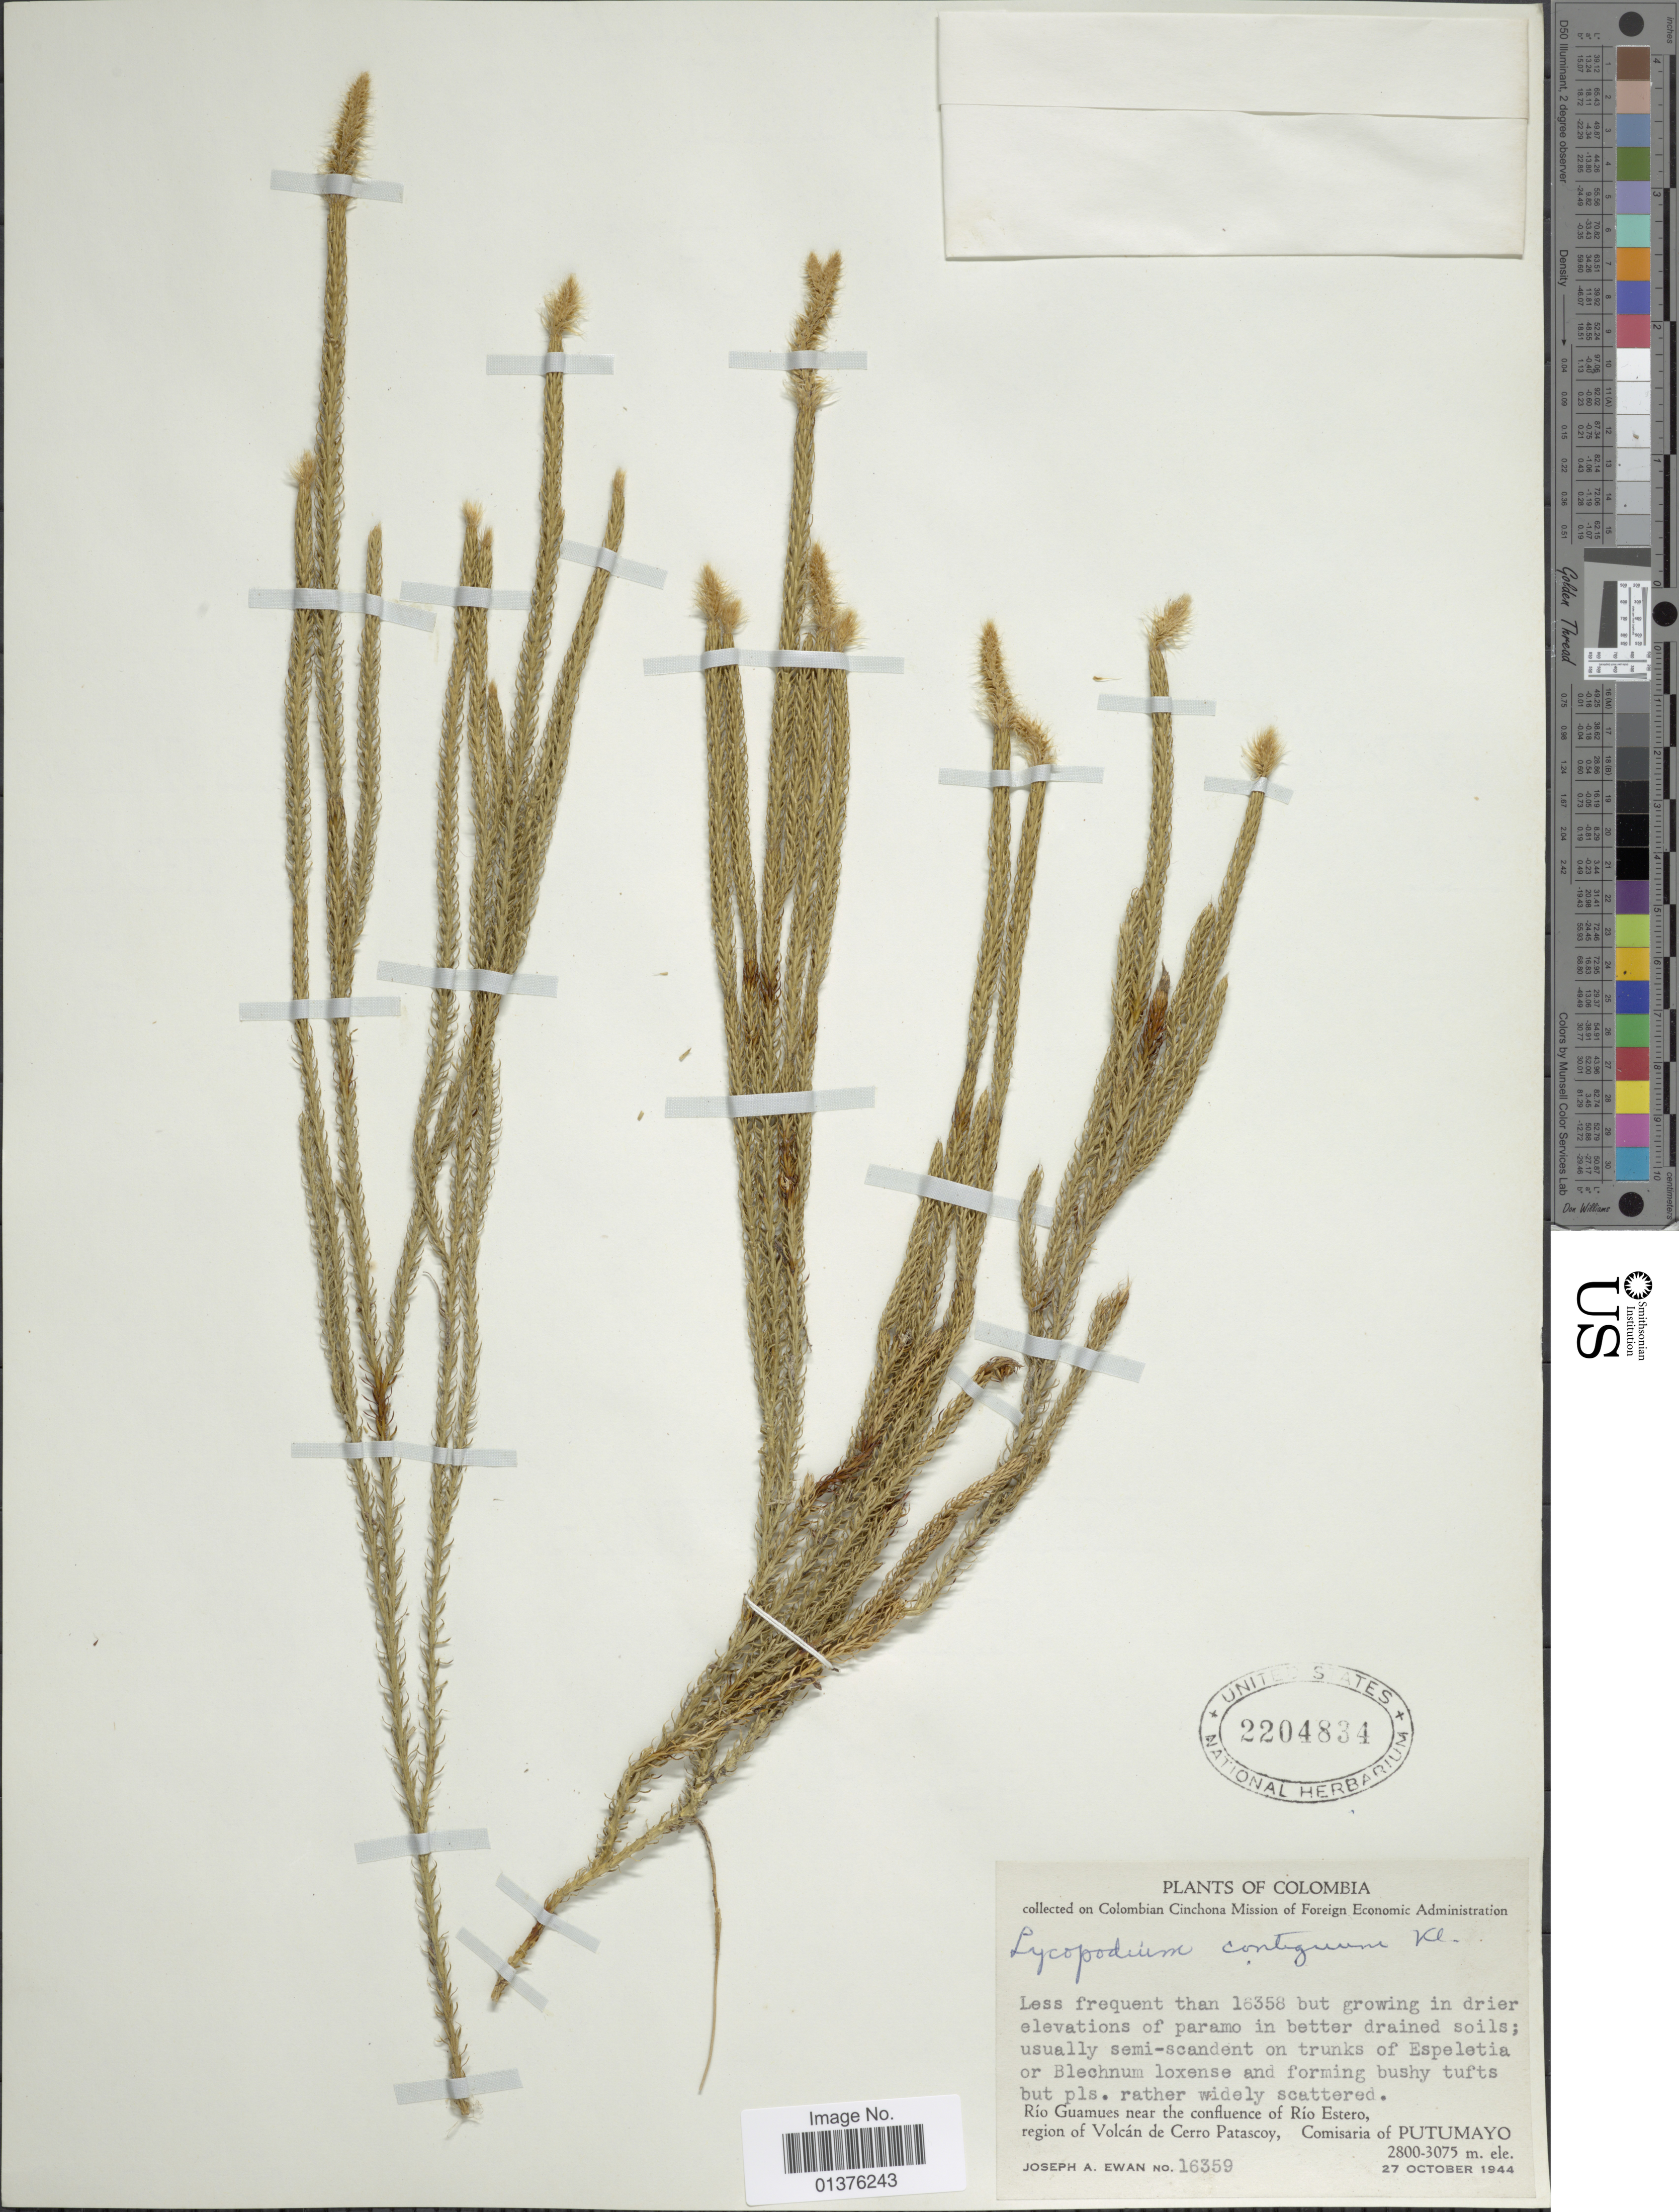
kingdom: Plantae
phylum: Tracheophyta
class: Lycopodiopsida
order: Lycopodiales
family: Lycopodiaceae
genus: Lycopodium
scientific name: Lycopodium clavatum subsp. contiguum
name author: (Klotzsch) B. Øllg.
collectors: J. A. Ewan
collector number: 16359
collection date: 1944-10-27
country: Colombia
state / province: Putumayo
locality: Rio Guamues near the confluence of Rio Estero, region of Volcán de Cerro Patascoy, Comisaria of Putumayo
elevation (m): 2800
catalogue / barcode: US 2204834